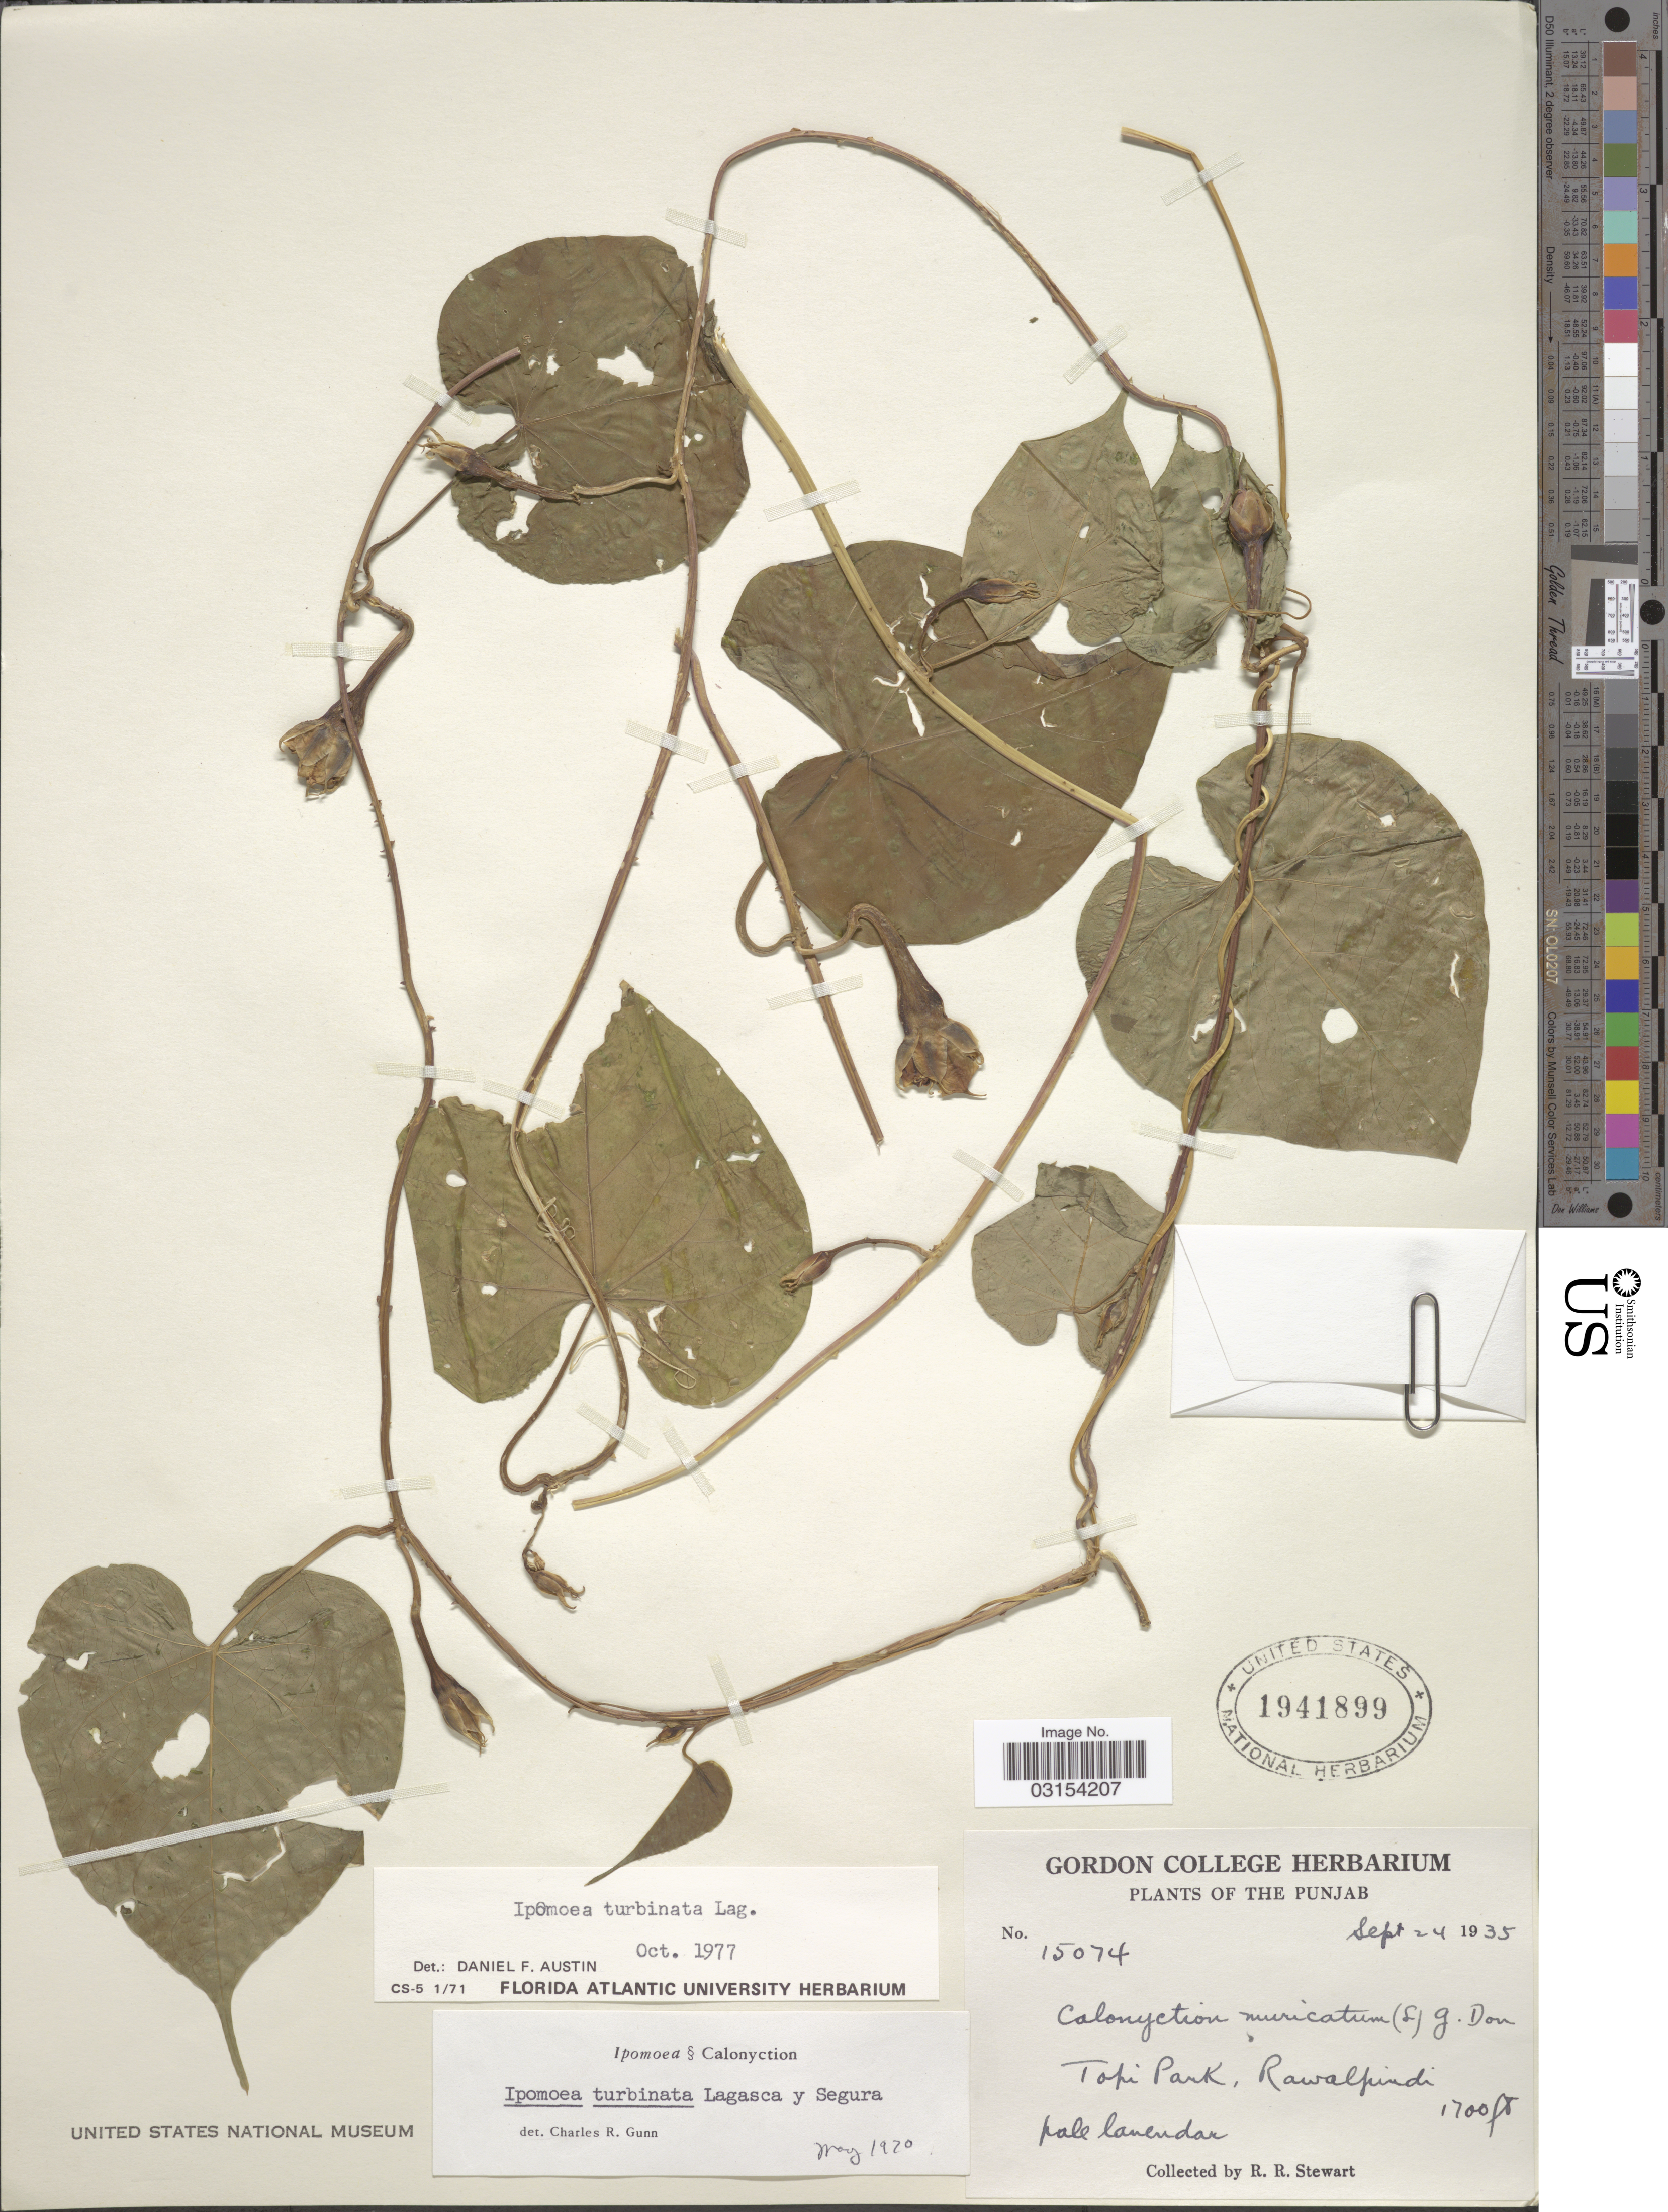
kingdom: Plantae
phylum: Tracheophyta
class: Magnoliopsida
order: Solanales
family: Convolvulaceae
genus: Ipomoea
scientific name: Ipomoea turbinata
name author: Lag.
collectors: R. Stewart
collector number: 15074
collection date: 1935-09-24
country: Pakistan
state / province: Punjab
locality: The Punjab, Topi Park, Rawalpindi.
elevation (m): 518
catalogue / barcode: US 1941899